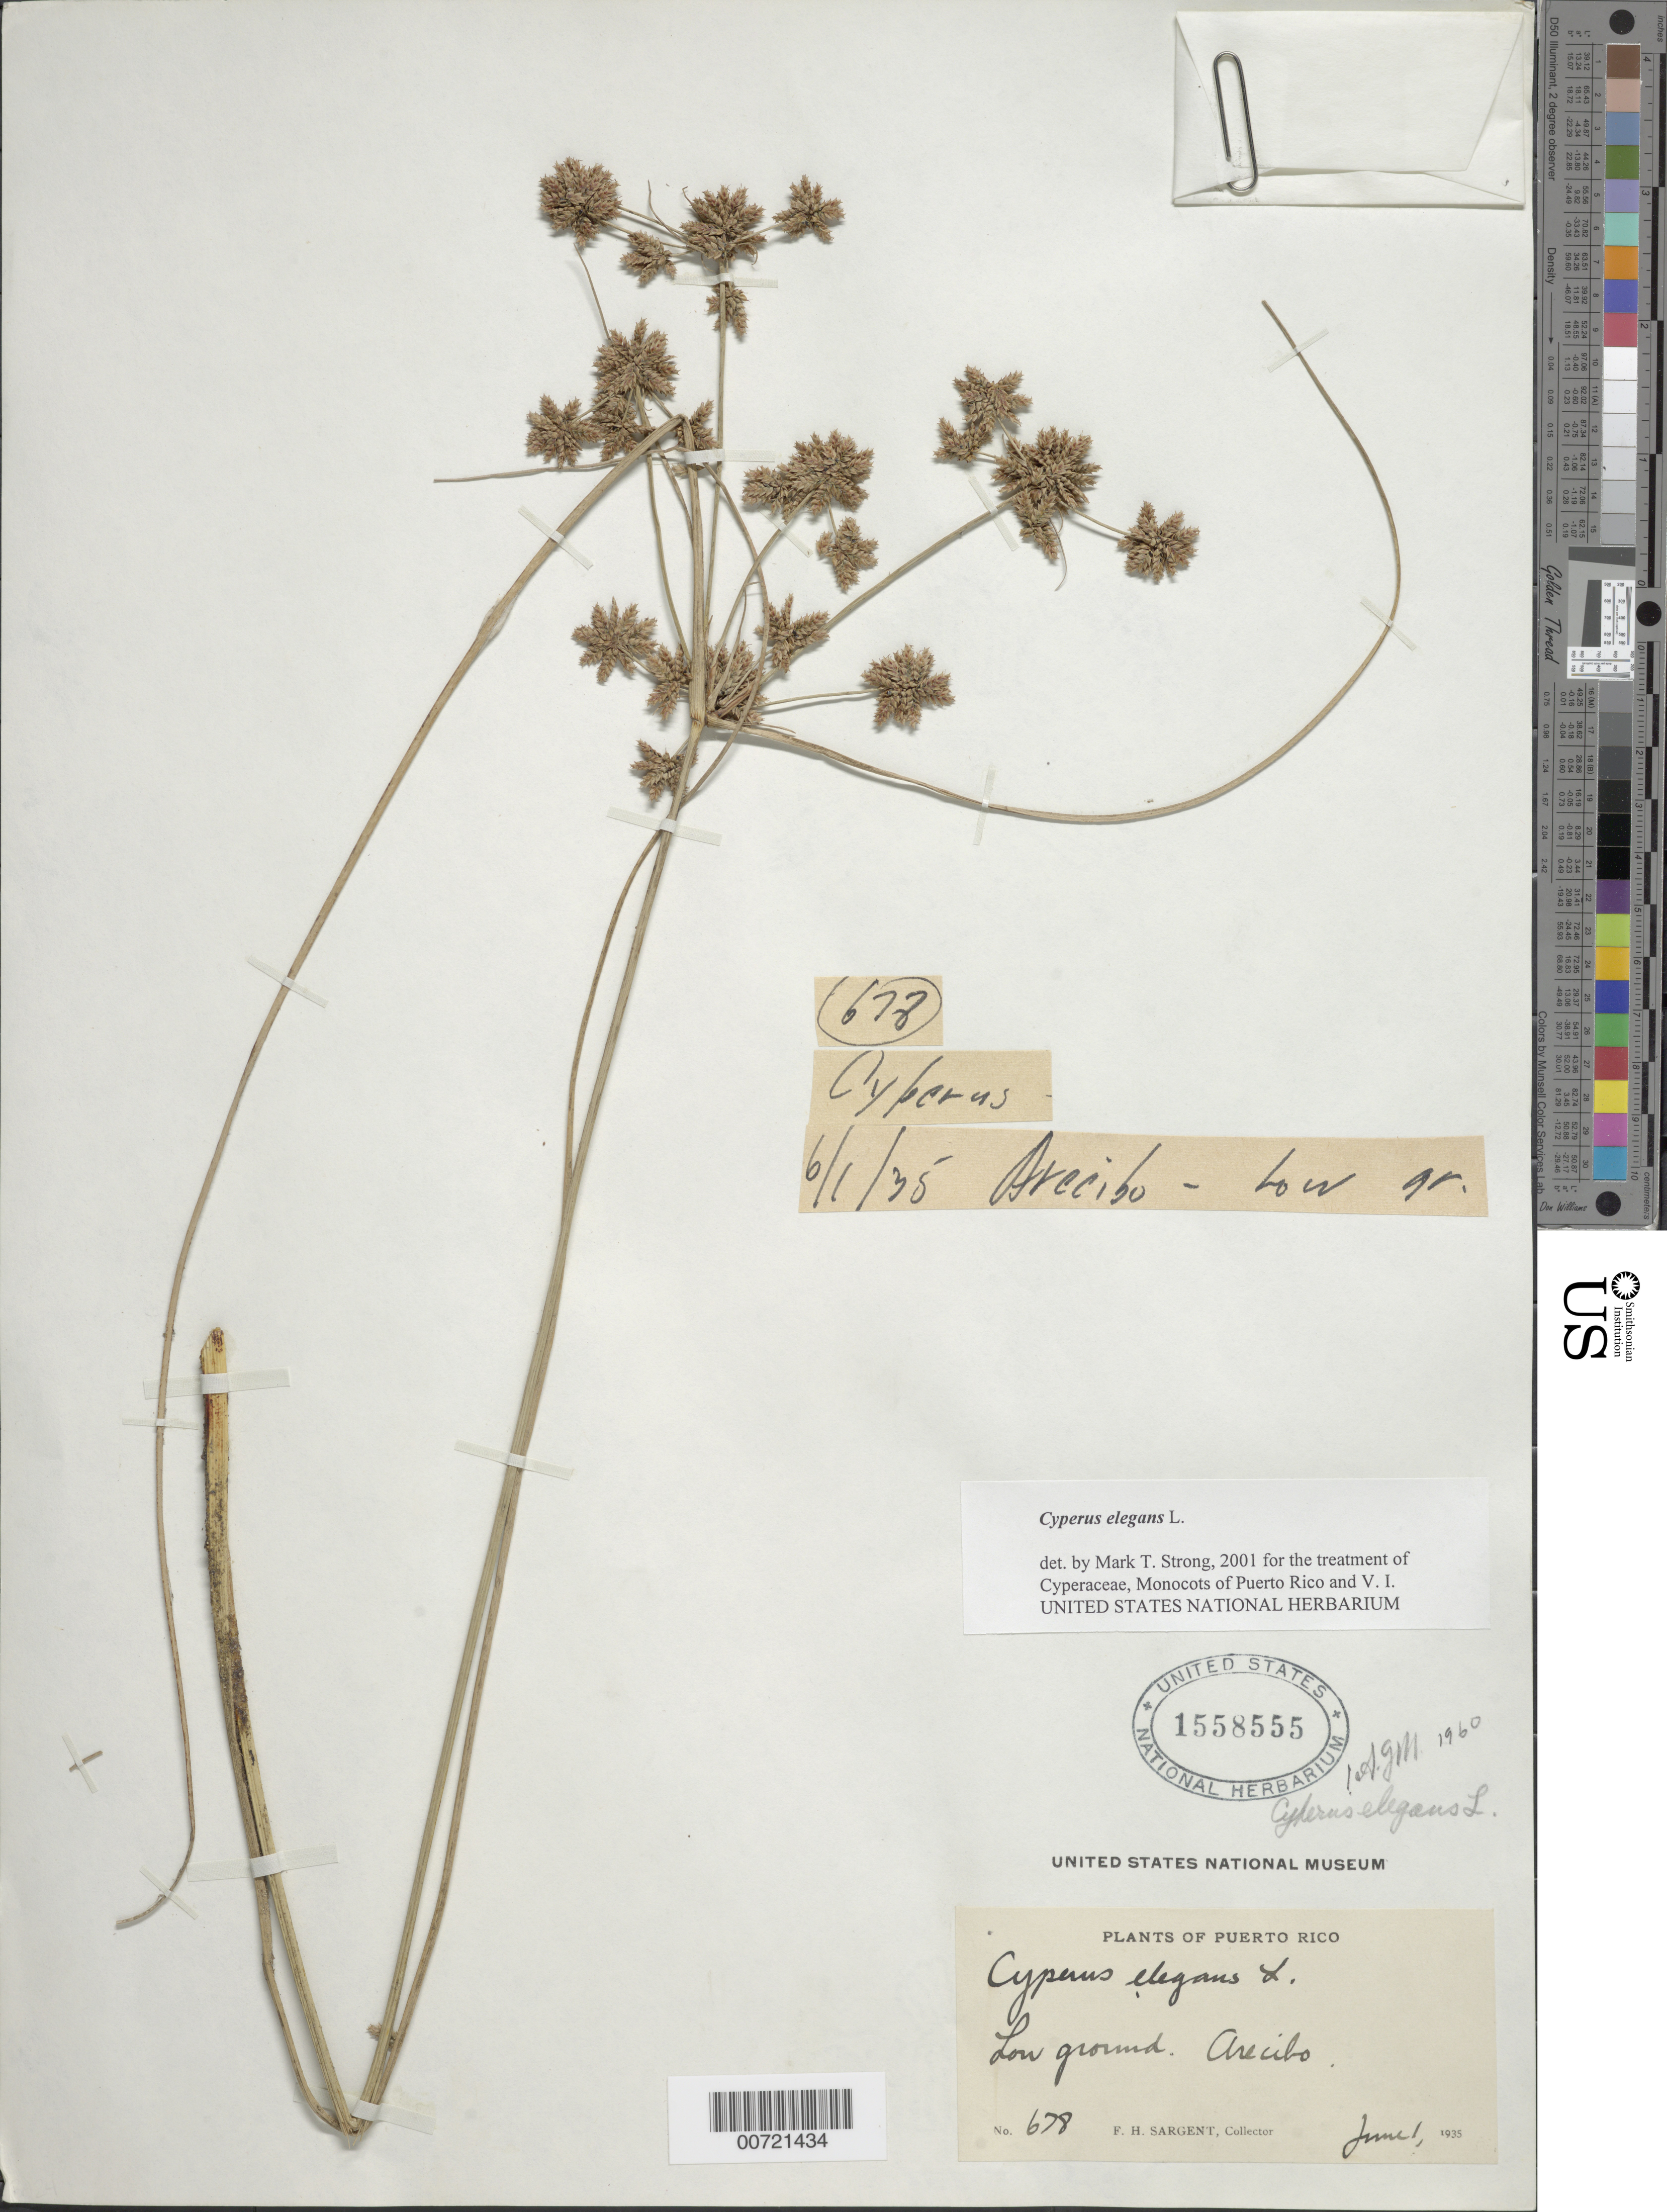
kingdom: Plantae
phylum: Tracheophyta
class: Liliopsida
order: Poales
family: Cyperaceae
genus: Cyperus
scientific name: Cyperus elegans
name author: L.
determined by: Strong, M. T., (US), Smithsonian Institution - National Museum of Natural History (UNITED STATES)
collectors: F. H. Sargent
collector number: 678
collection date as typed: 06 Jan 1935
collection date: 1935-01-06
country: Puerto Rico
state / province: Arecibo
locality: Arecibo.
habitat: Low ground.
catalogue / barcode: US 1558555